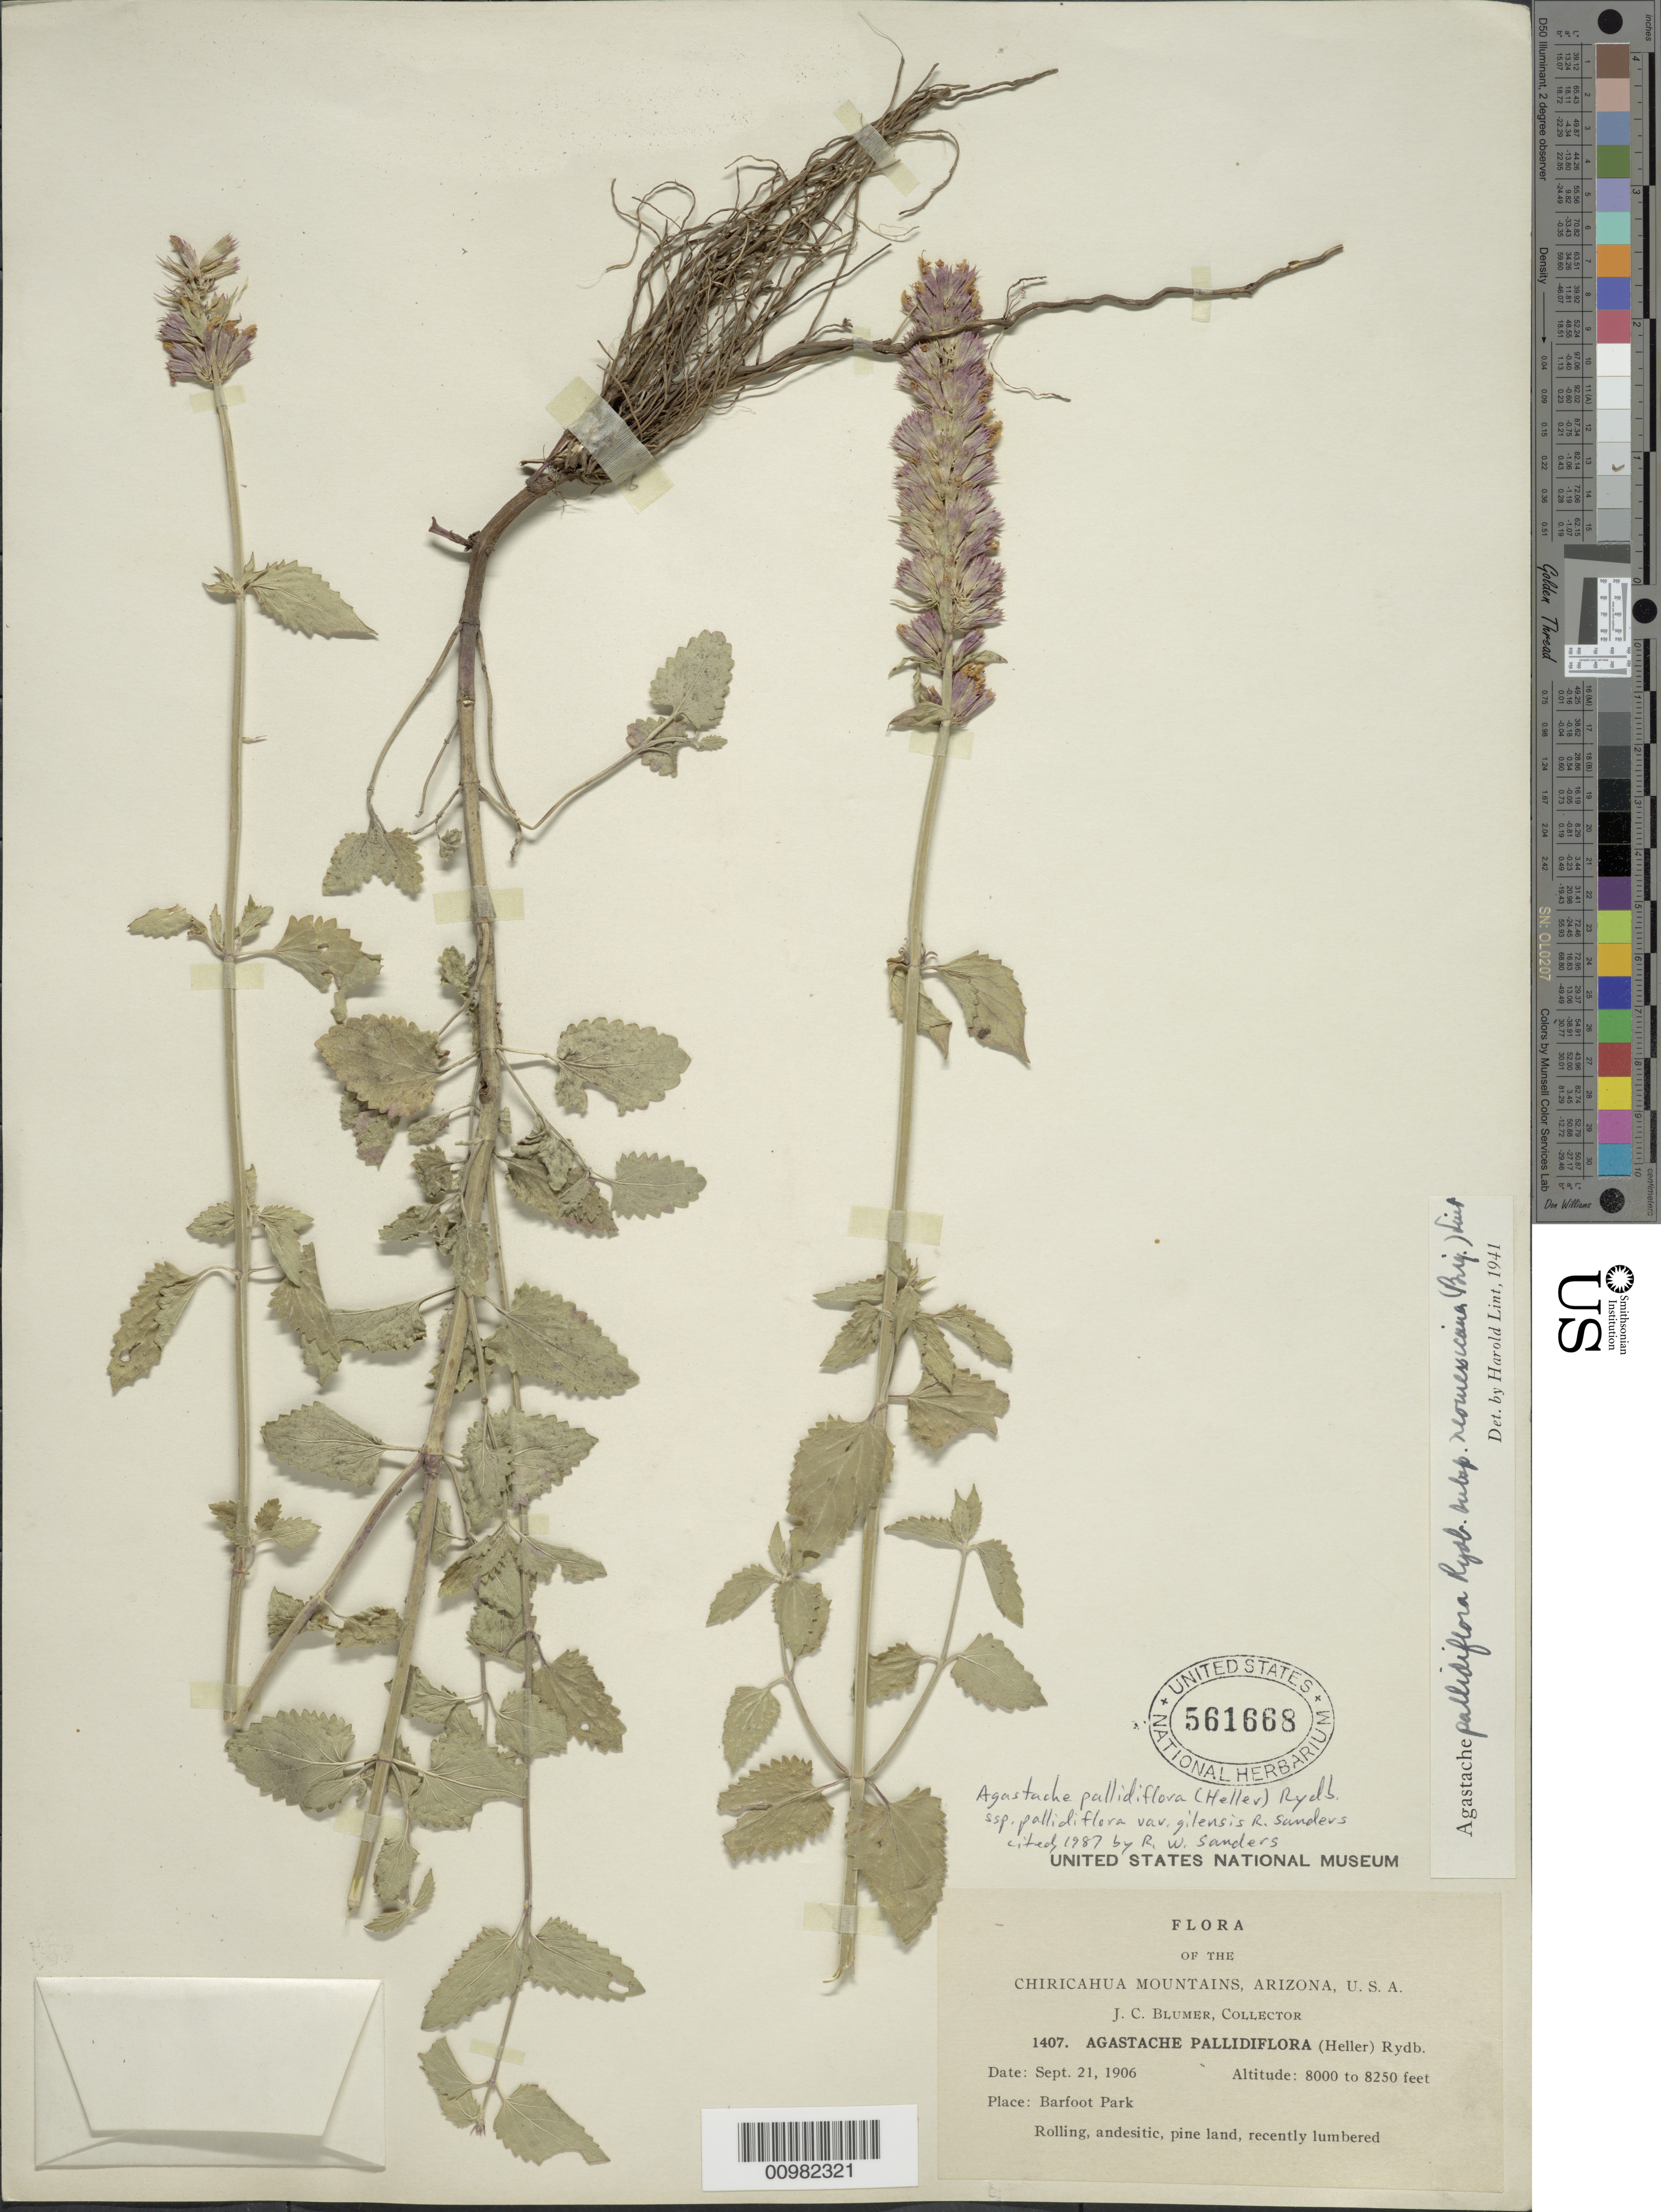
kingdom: Plantae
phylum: Tracheophyta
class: Magnoliopsida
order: Lamiales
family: Lamiaceae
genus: Agastache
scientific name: Agastache pallidiflora var. gilensis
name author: R. W. Sanders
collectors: J. C. Blumer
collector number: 1407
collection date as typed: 21 Sep 1906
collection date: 1906-09-21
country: United States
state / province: Arizona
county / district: Cochise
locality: Chiricahua Mts.; Barfoot Park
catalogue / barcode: US 561668